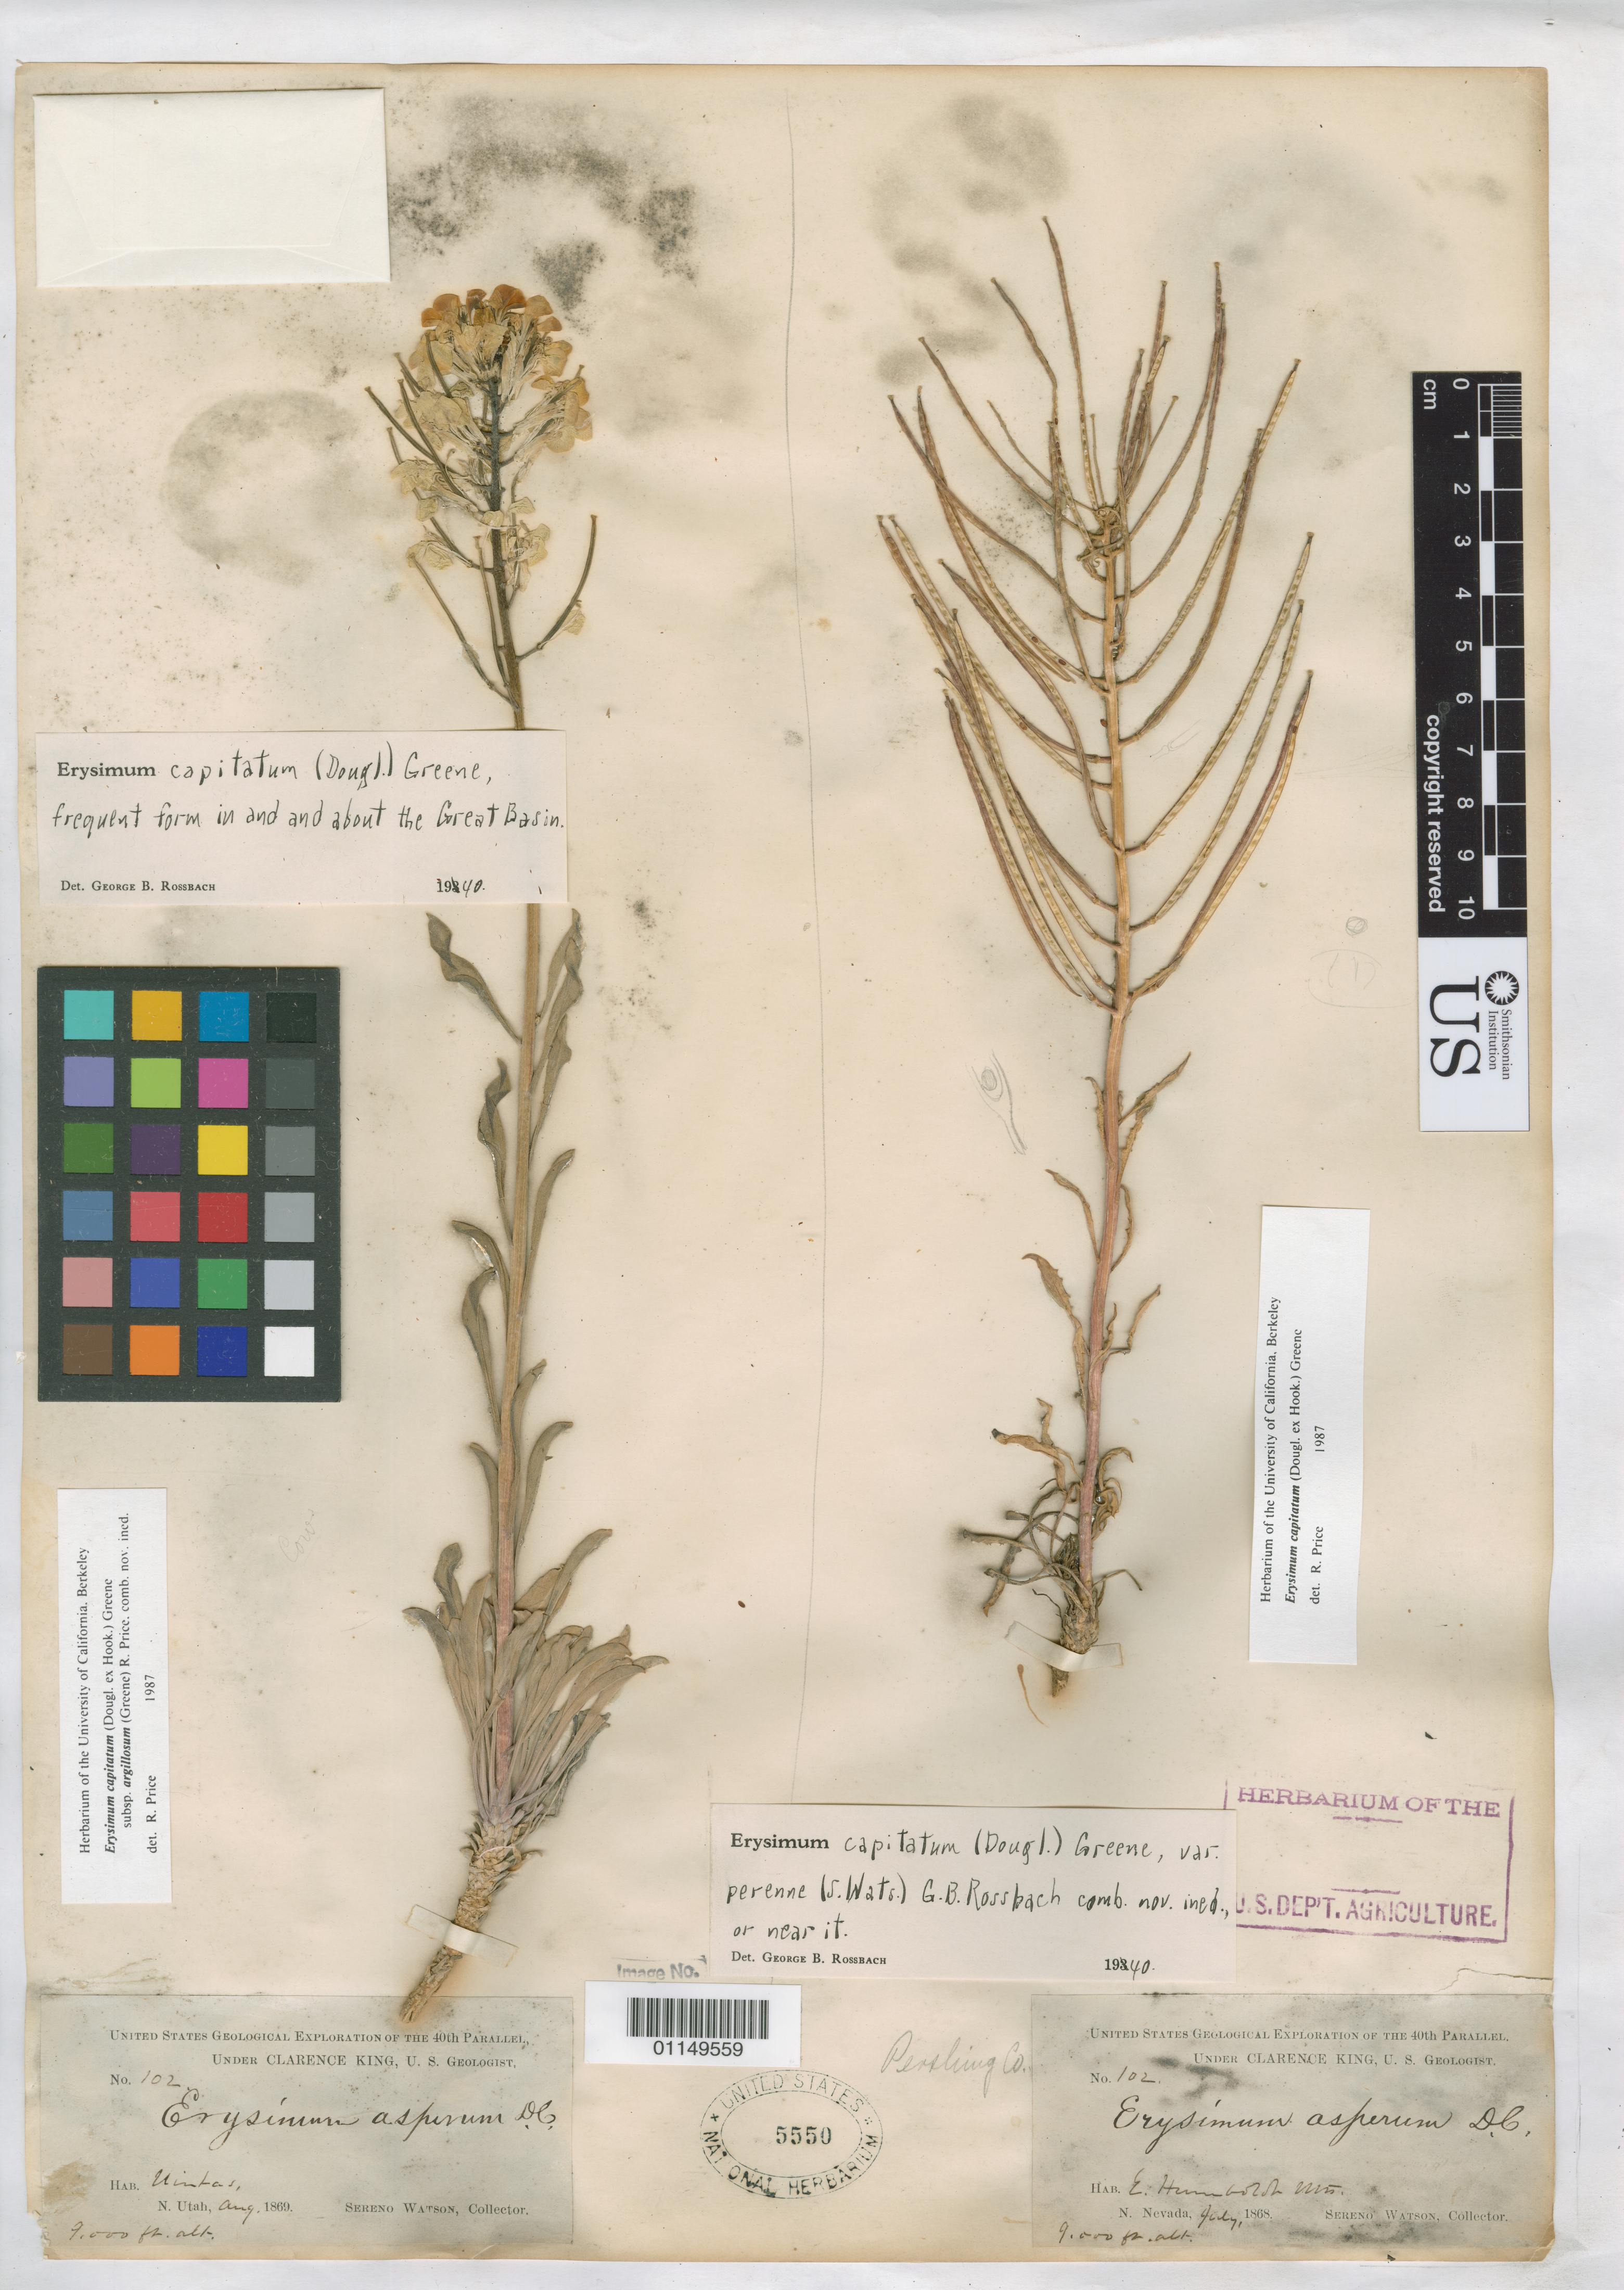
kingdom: Plantae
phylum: Tracheophyta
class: Magnoliopsida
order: Brassicales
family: Brassicaceae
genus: Erysimum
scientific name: Erysimum capitatum subsp. argillosum (Greene) R.A. Price comb. nov. ined.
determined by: Price, R.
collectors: S. Watson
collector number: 102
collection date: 1868-07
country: United States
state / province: Nevada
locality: N. Nevada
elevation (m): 2743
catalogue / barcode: US 5550-2